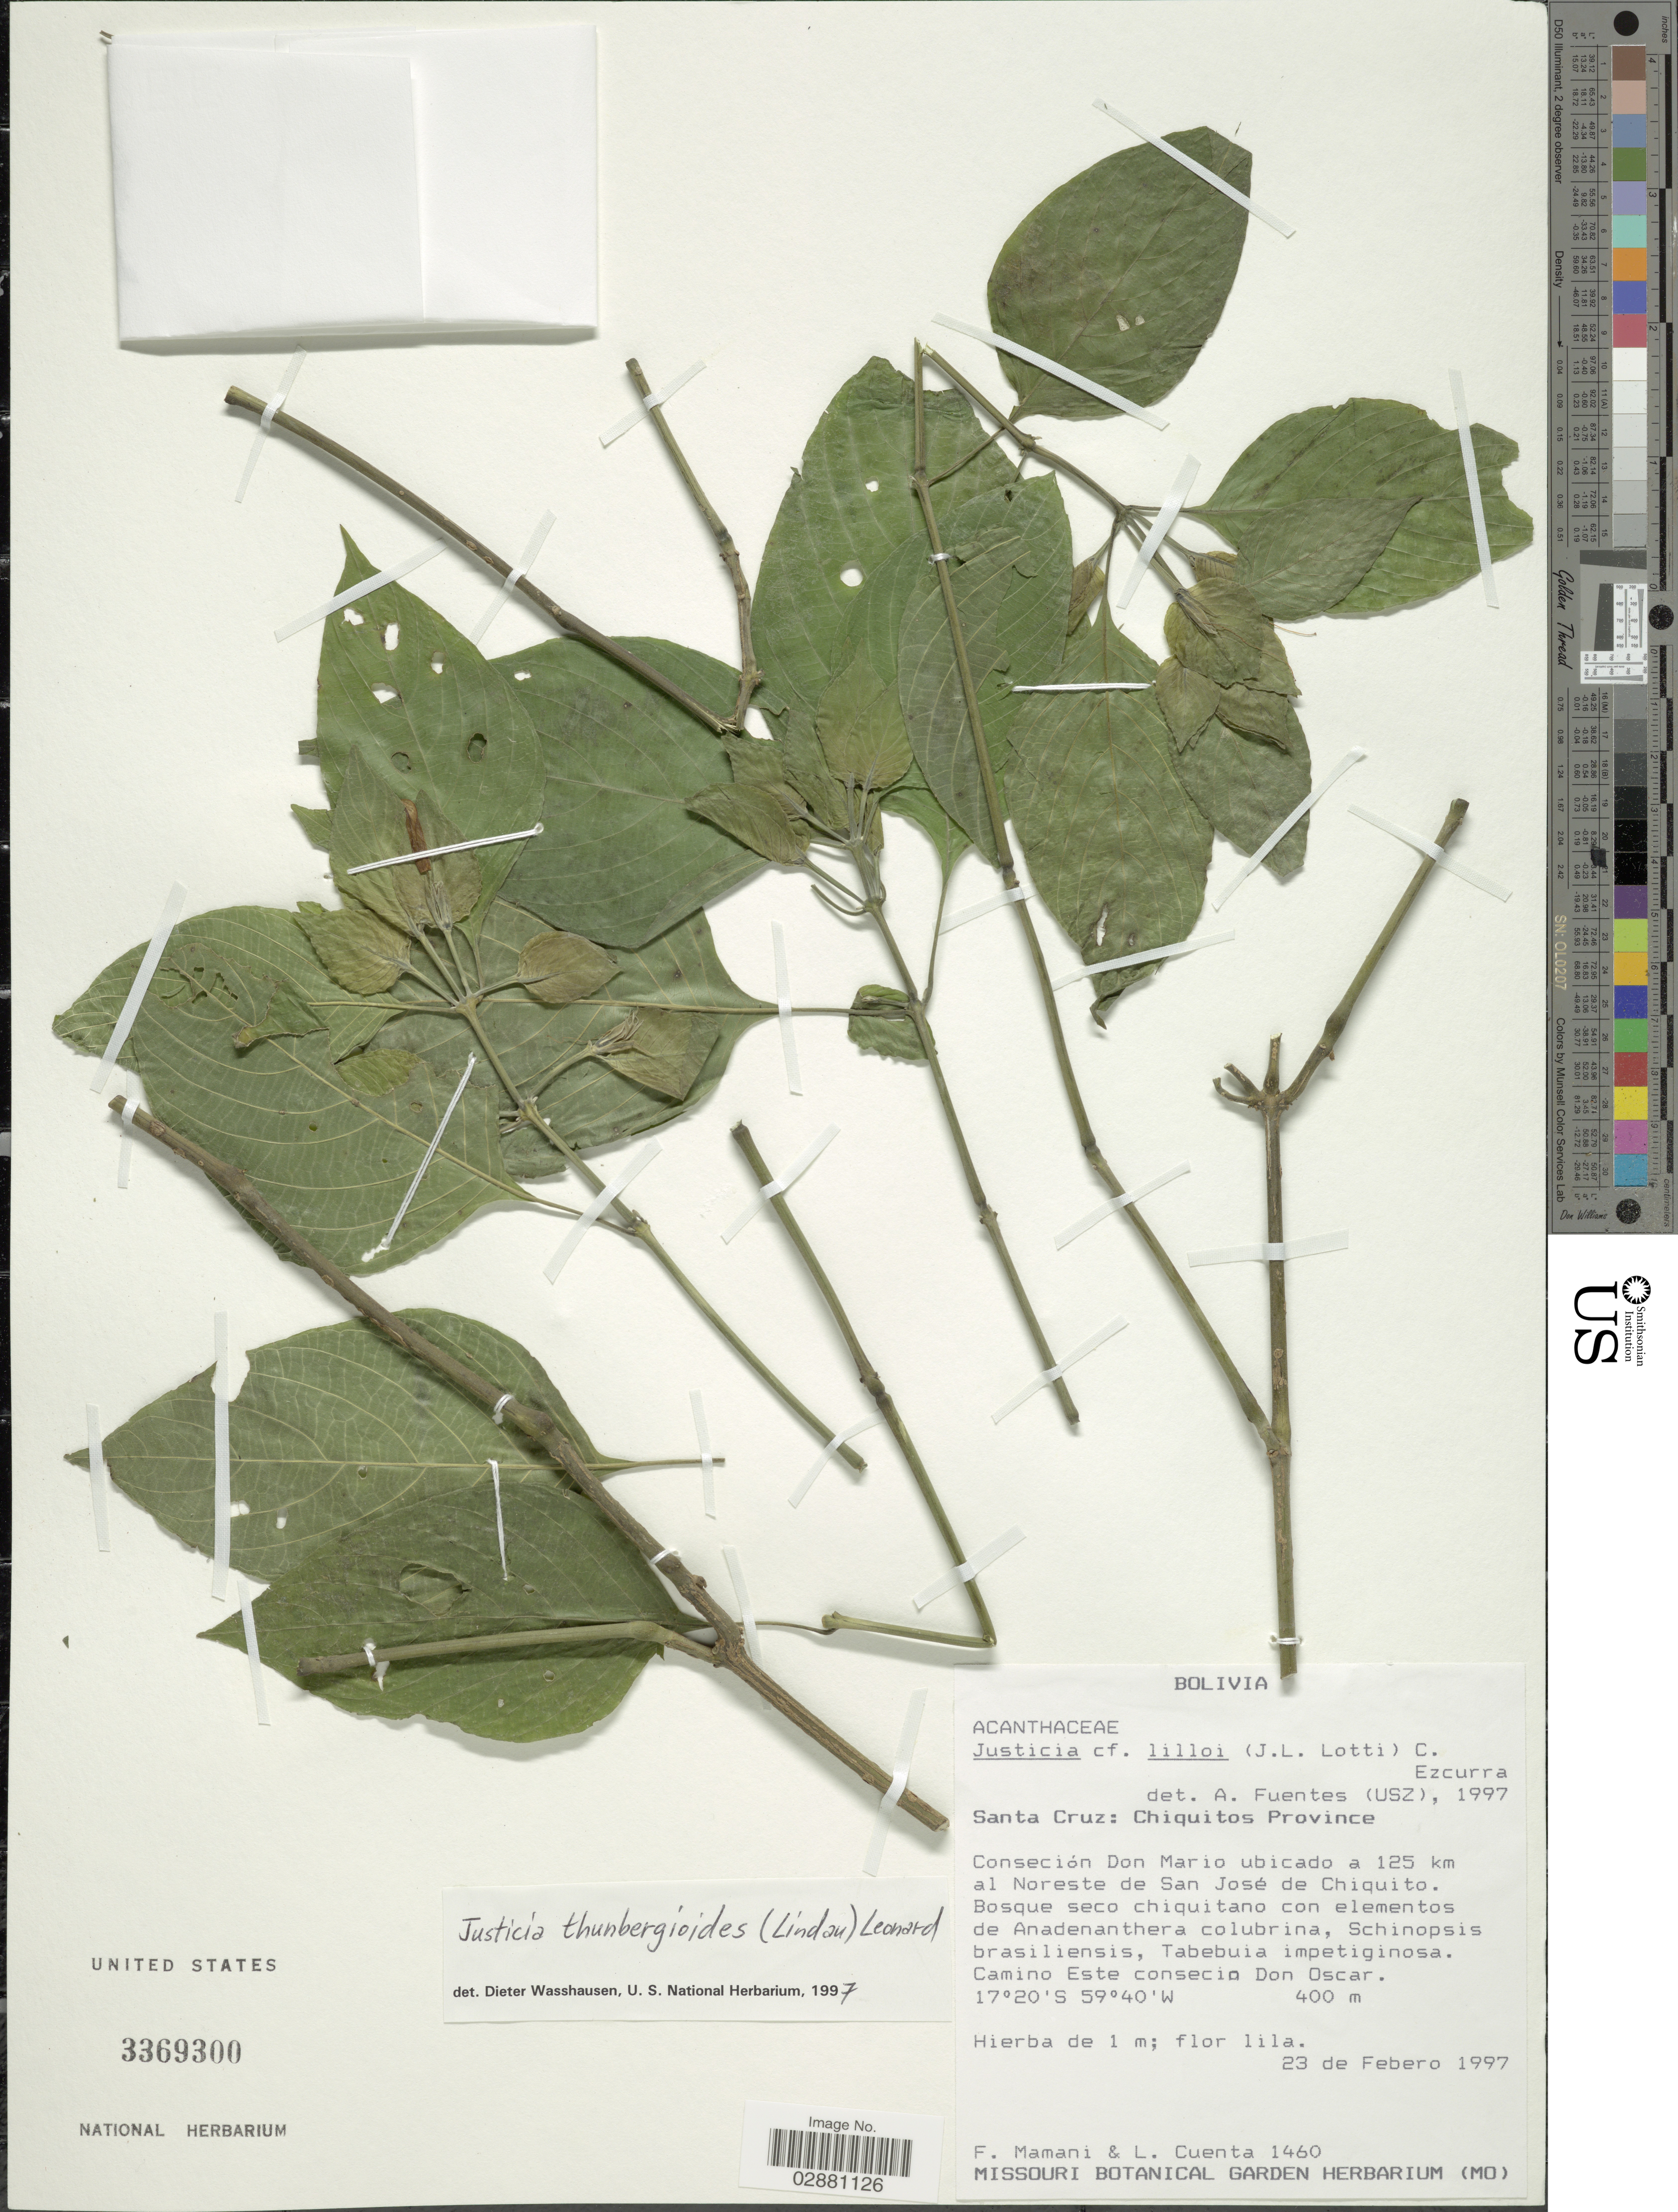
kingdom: Plantae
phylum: Tracheophyta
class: Magnoliopsida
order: Lamiales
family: Acanthaceae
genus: Justicia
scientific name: Justicia thunbergioides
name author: (Lindau) Leonard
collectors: F. Mamani & L. Cuenta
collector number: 1460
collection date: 1997-02-23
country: Bolivia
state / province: Santa Cruz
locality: Chiquitos Province. Conseción Don Mario ubicado a 125 km al Noreste de San José de Chiquito. Camino Este consecio Don Oscar.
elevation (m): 400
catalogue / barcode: US 3369300